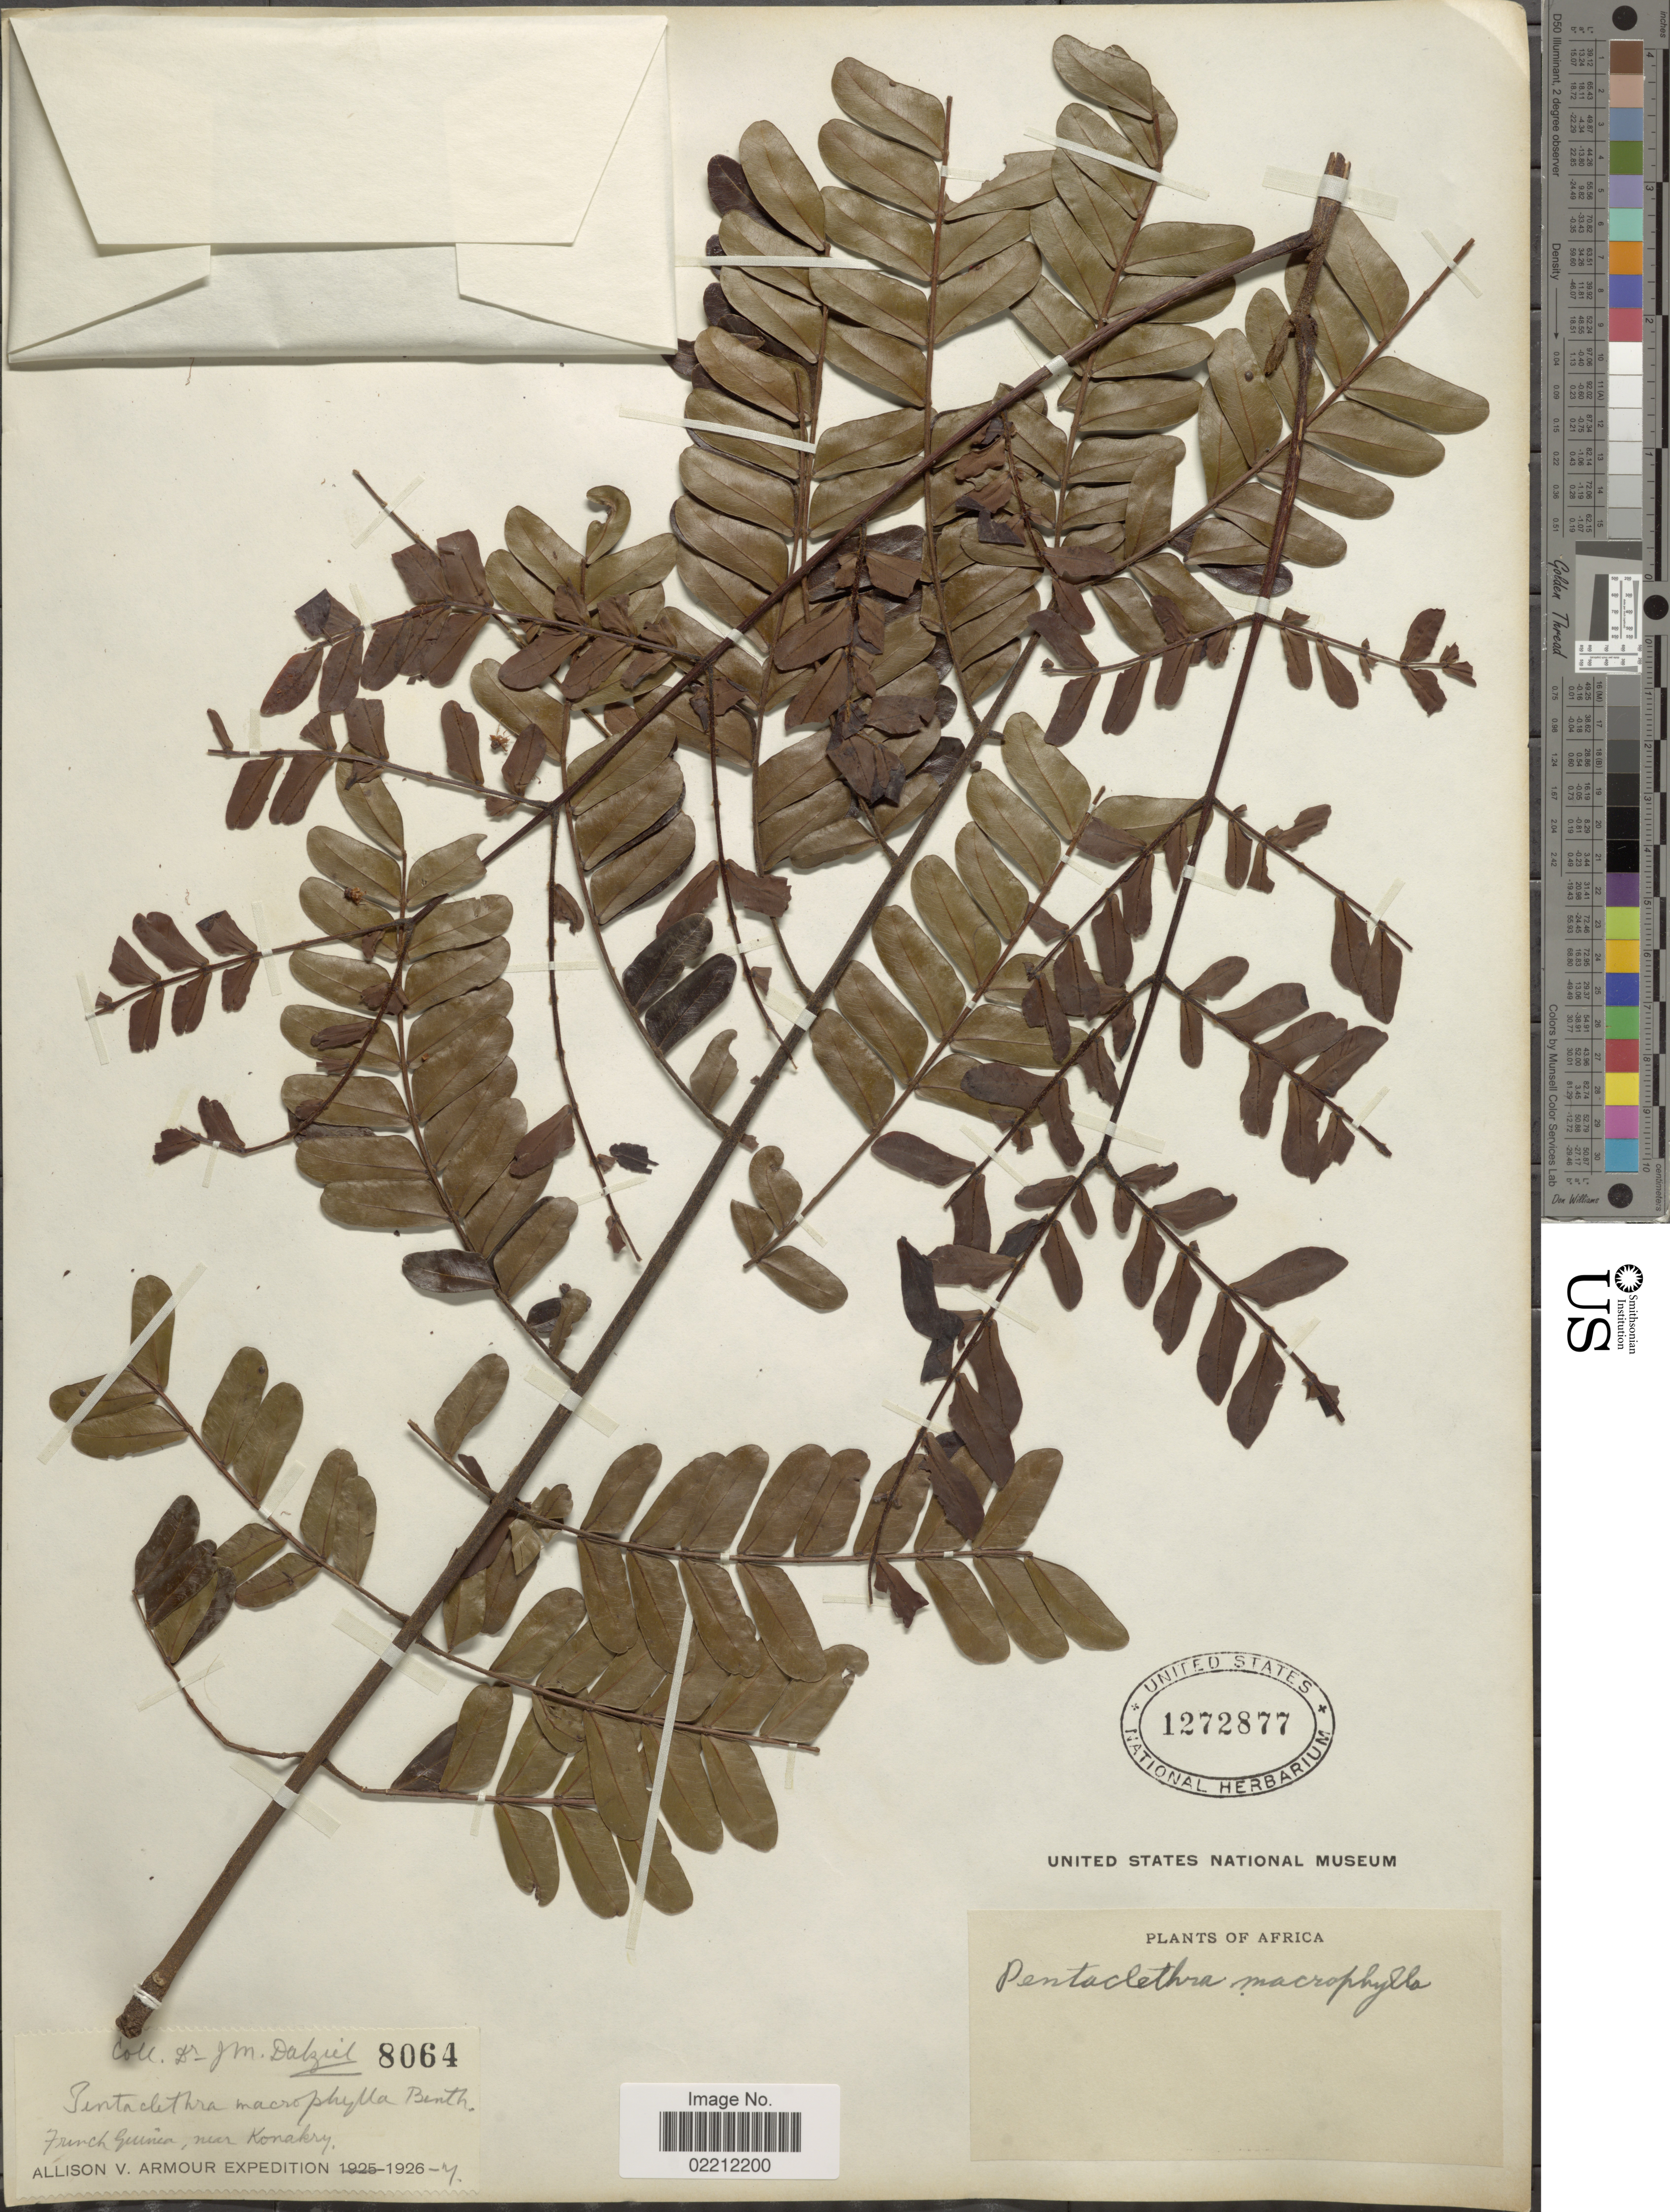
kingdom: Plantae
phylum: Tracheophyta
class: Magnoliopsida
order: Fabales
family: Fabaceae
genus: Pentaclethra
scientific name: Pentaclethra macrophylla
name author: Benth.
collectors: J. Dalziel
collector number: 8064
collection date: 1926/1927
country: Guinea-Bissau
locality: Africa. French Guinea, near Konakry.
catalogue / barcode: US 1272877